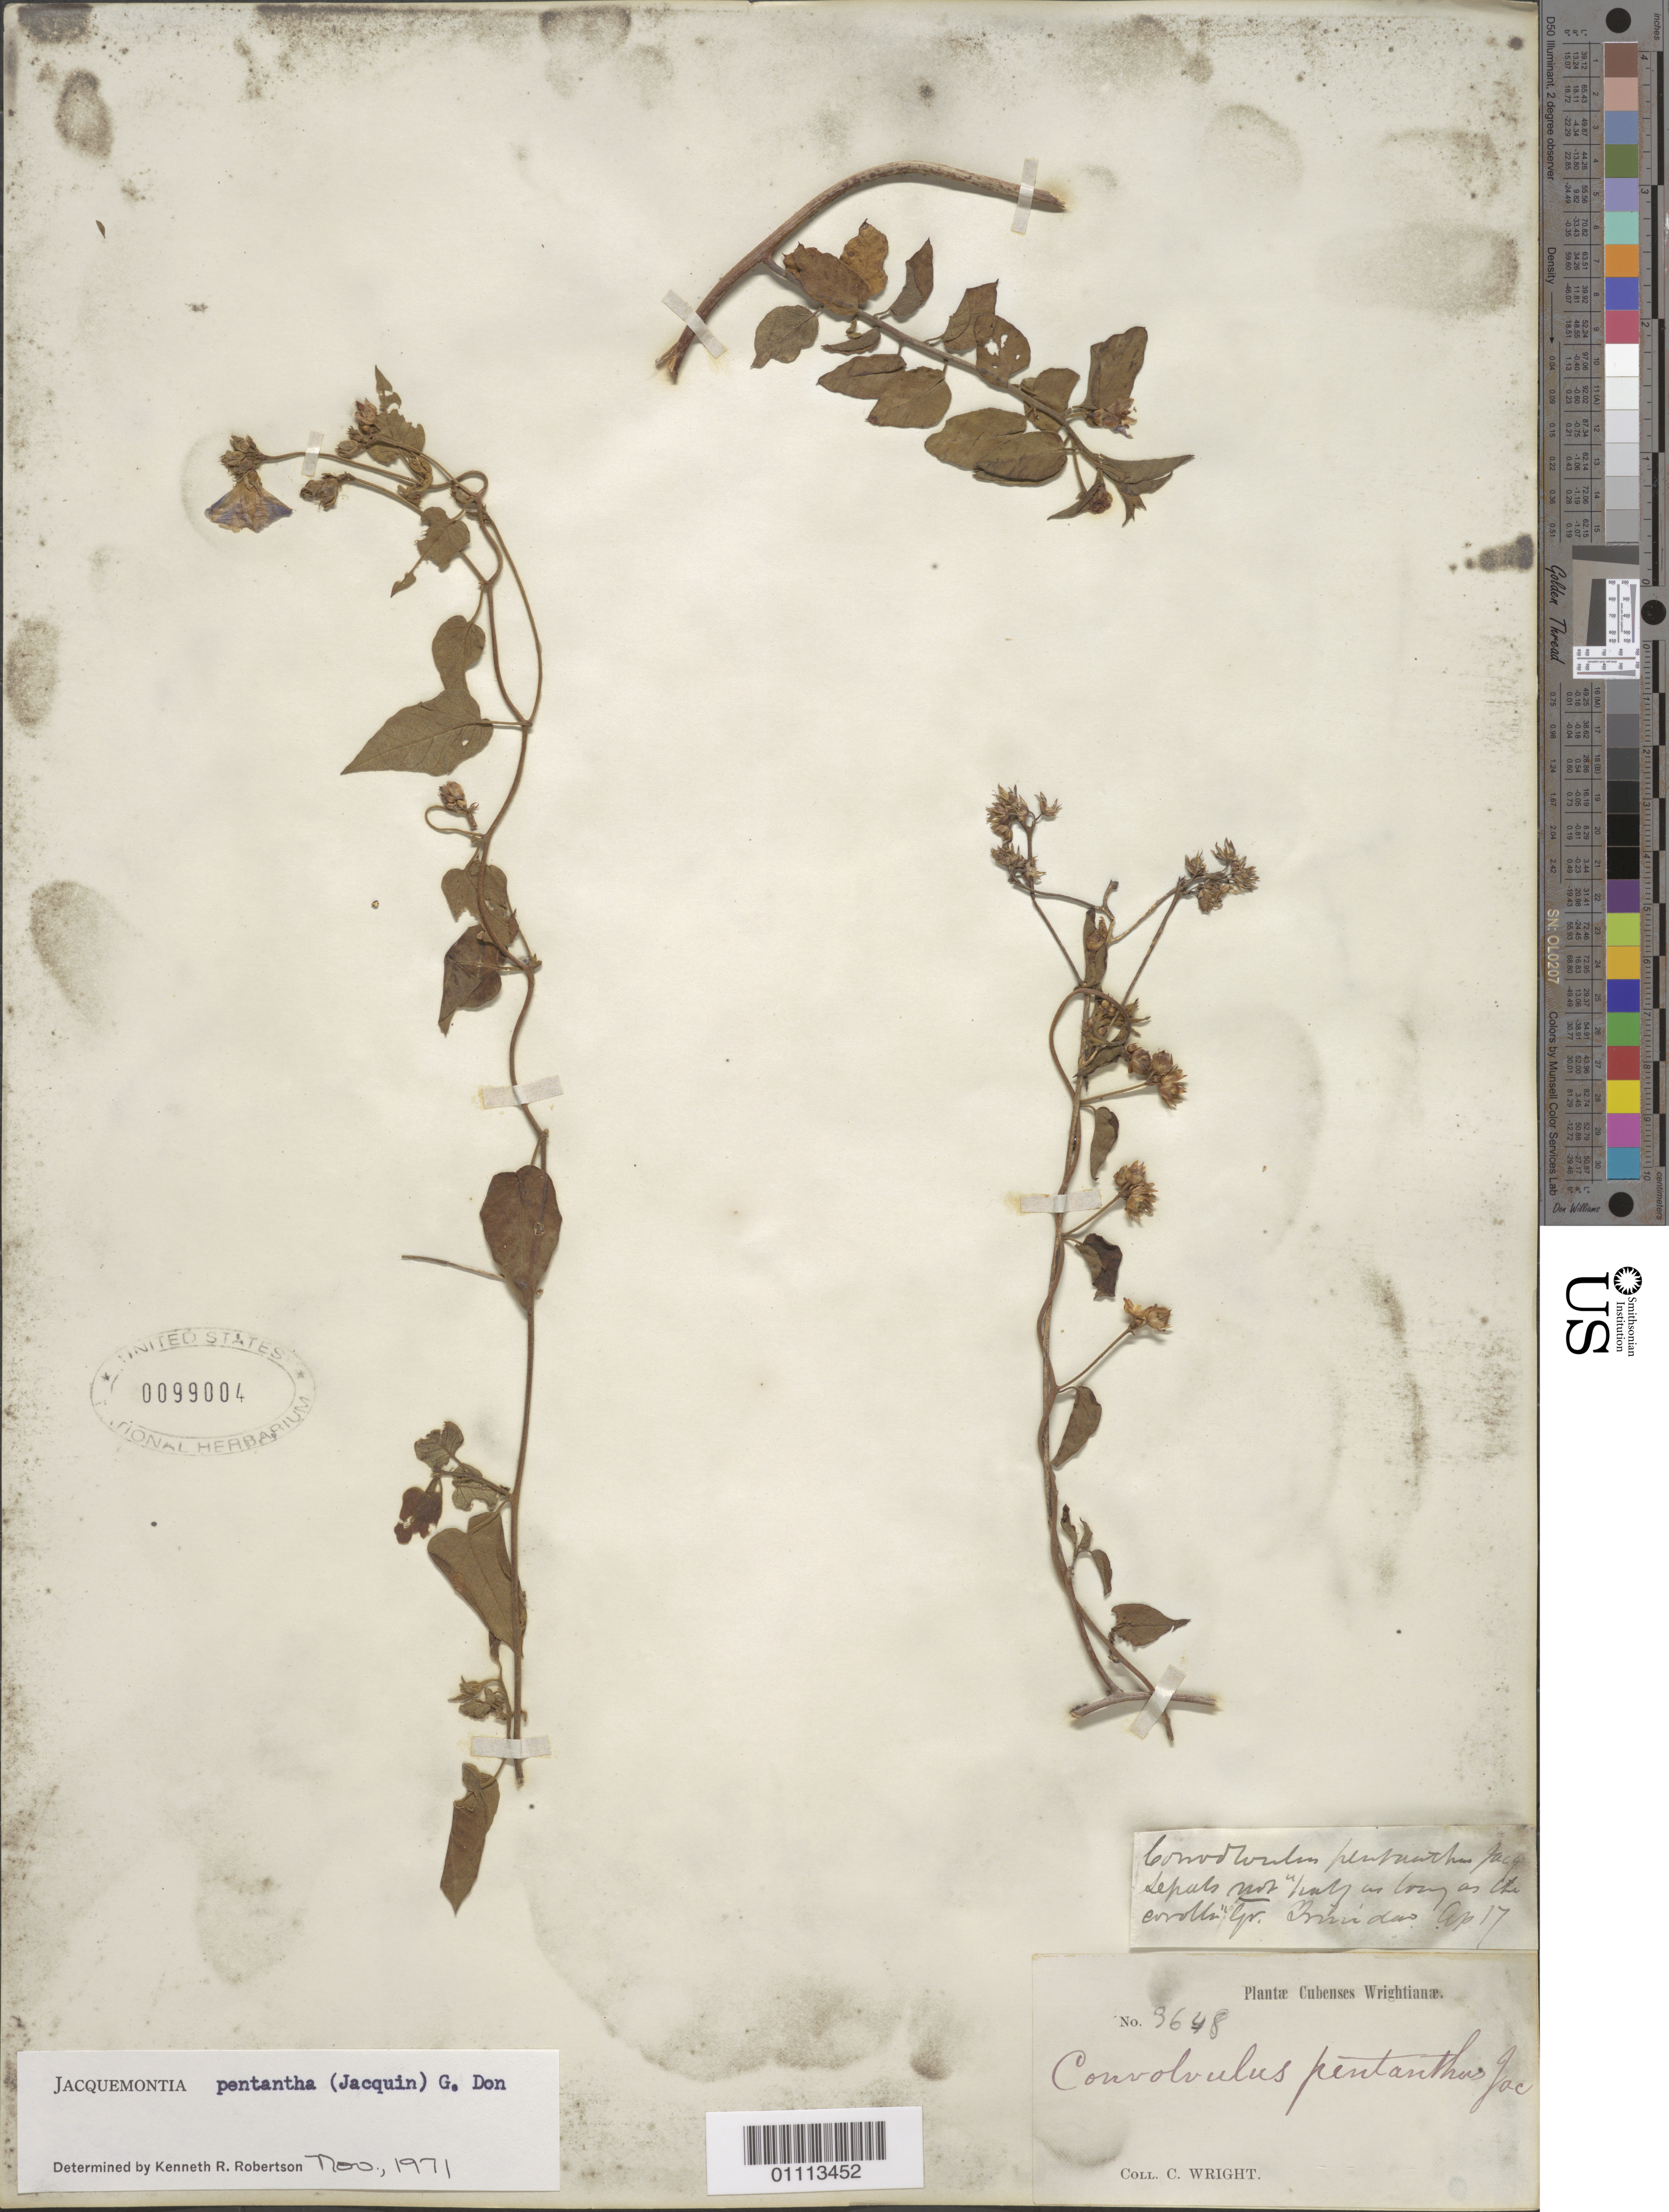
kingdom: Plantae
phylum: Tracheophyta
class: Magnoliopsida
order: Solanales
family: Convolvulaceae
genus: Jacquemontia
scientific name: Jacquemontia ovalifolia subsp. obcordata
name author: (Millsp.) K.R. Robertson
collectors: C. Wright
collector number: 3648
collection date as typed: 1800 to 1899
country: Cuba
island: Cuba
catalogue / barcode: US 99004